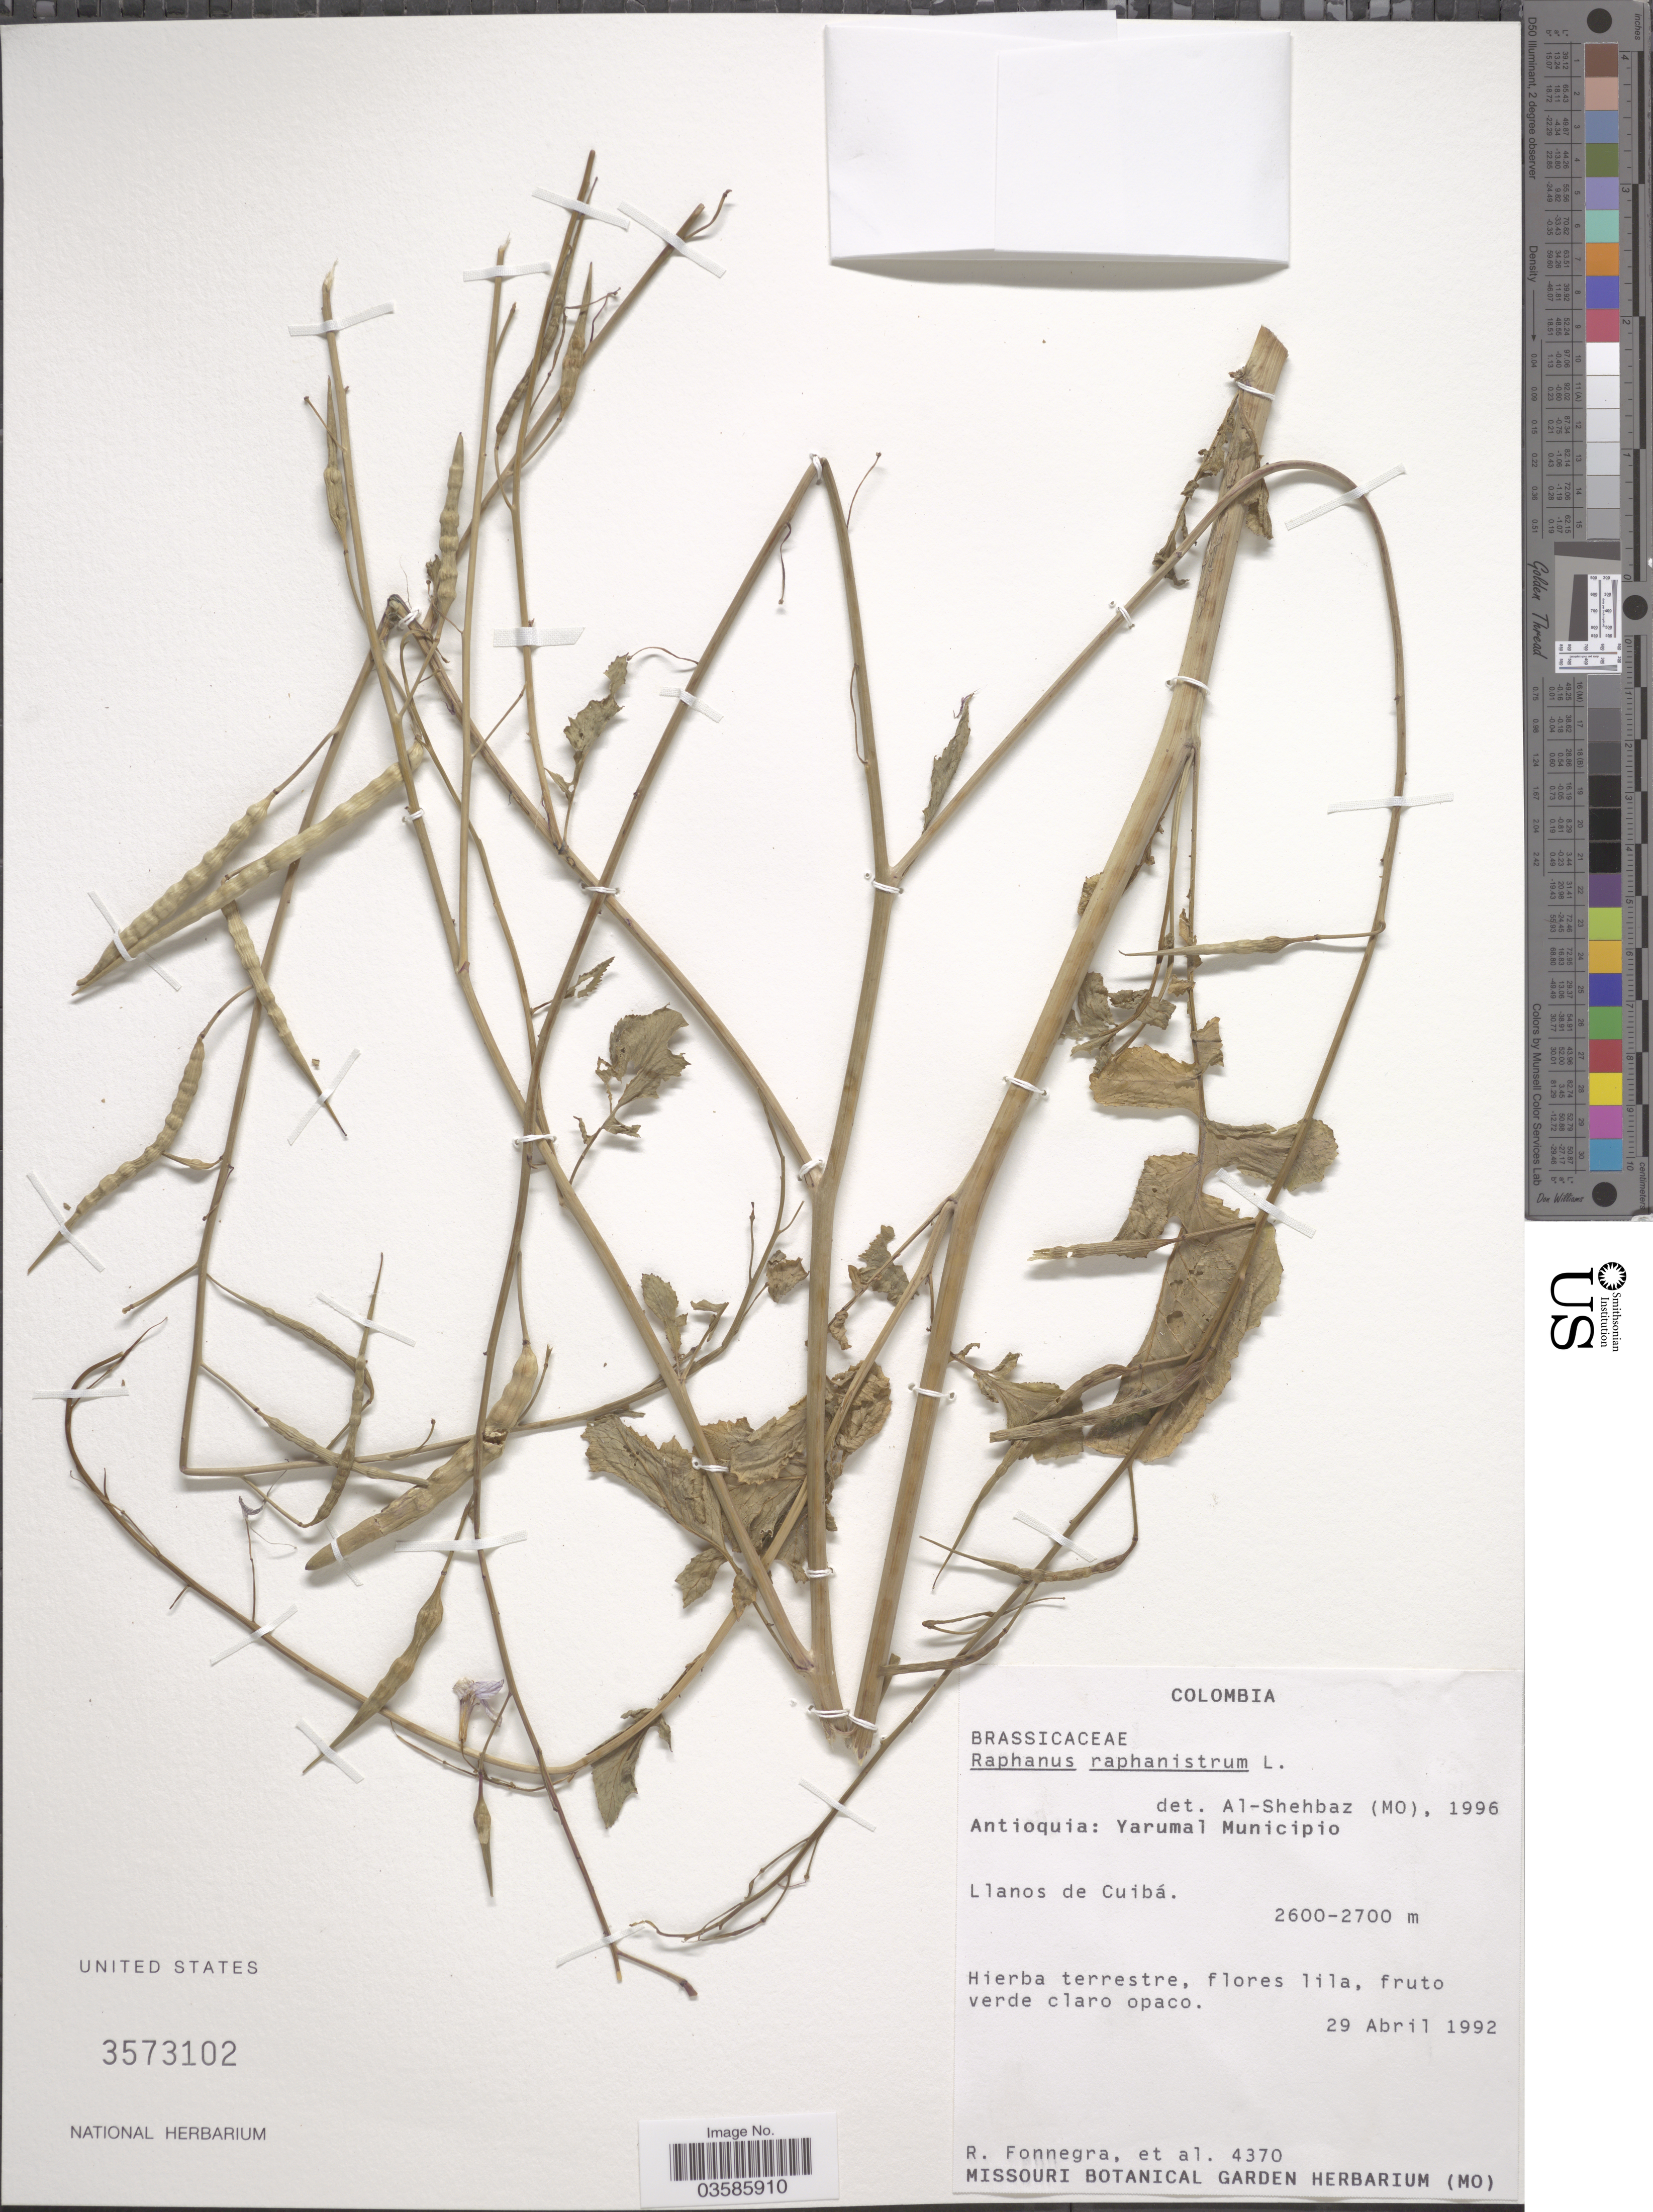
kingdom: Plantae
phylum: Tracheophyta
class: Magnoliopsida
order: Brassicales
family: Brassicaceae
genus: Raphanus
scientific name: Raphanus raphanistrum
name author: L.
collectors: R. Fonnegra & et al.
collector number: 4370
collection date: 1992-04-29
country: Colombia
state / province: Antioquia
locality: Antioquia: Yarumal Municipio. Llanos de Cuibá.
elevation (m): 2600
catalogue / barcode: US 3573102